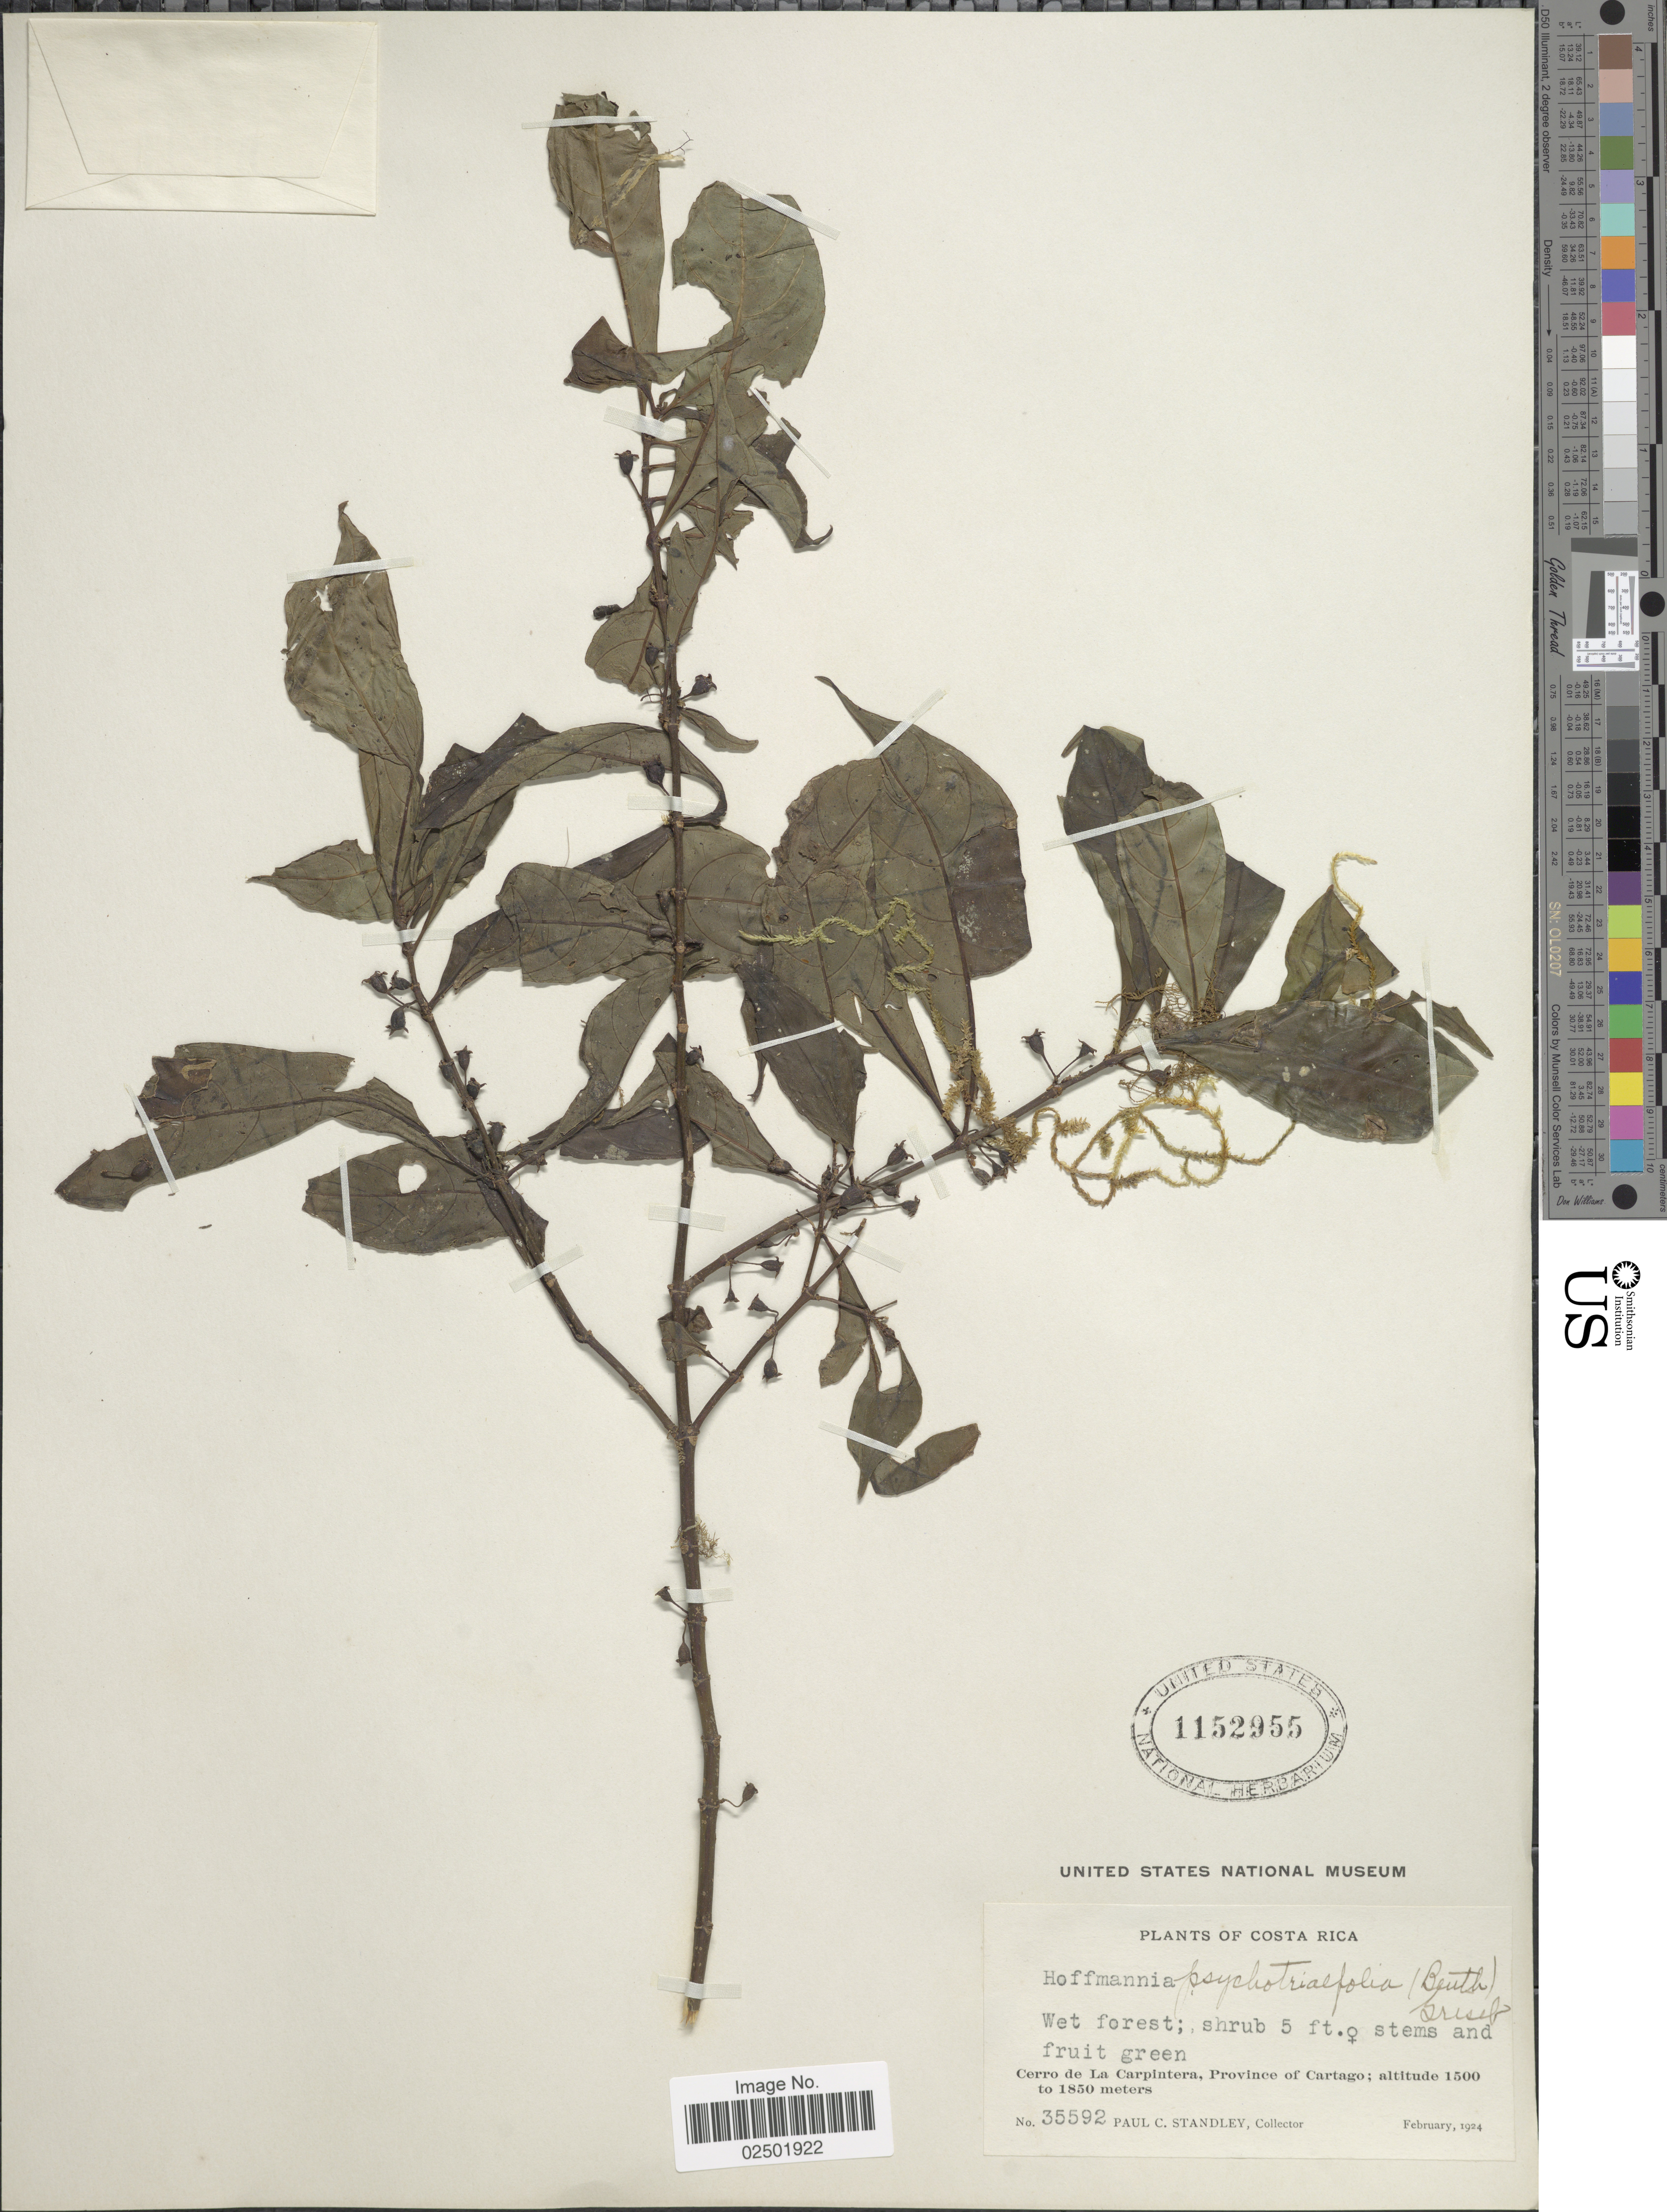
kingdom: Plantae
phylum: Tracheophyta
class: Magnoliopsida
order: Gentianales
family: Rubiaceae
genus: Hoffmannia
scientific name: Hoffmannia psychotriifolia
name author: (Benth.) Griseb.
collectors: P. C. Standley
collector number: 35592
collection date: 1924-02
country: Costa Rica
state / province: Cartago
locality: Cerro de La Carpintera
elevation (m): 1500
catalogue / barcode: US 1152955